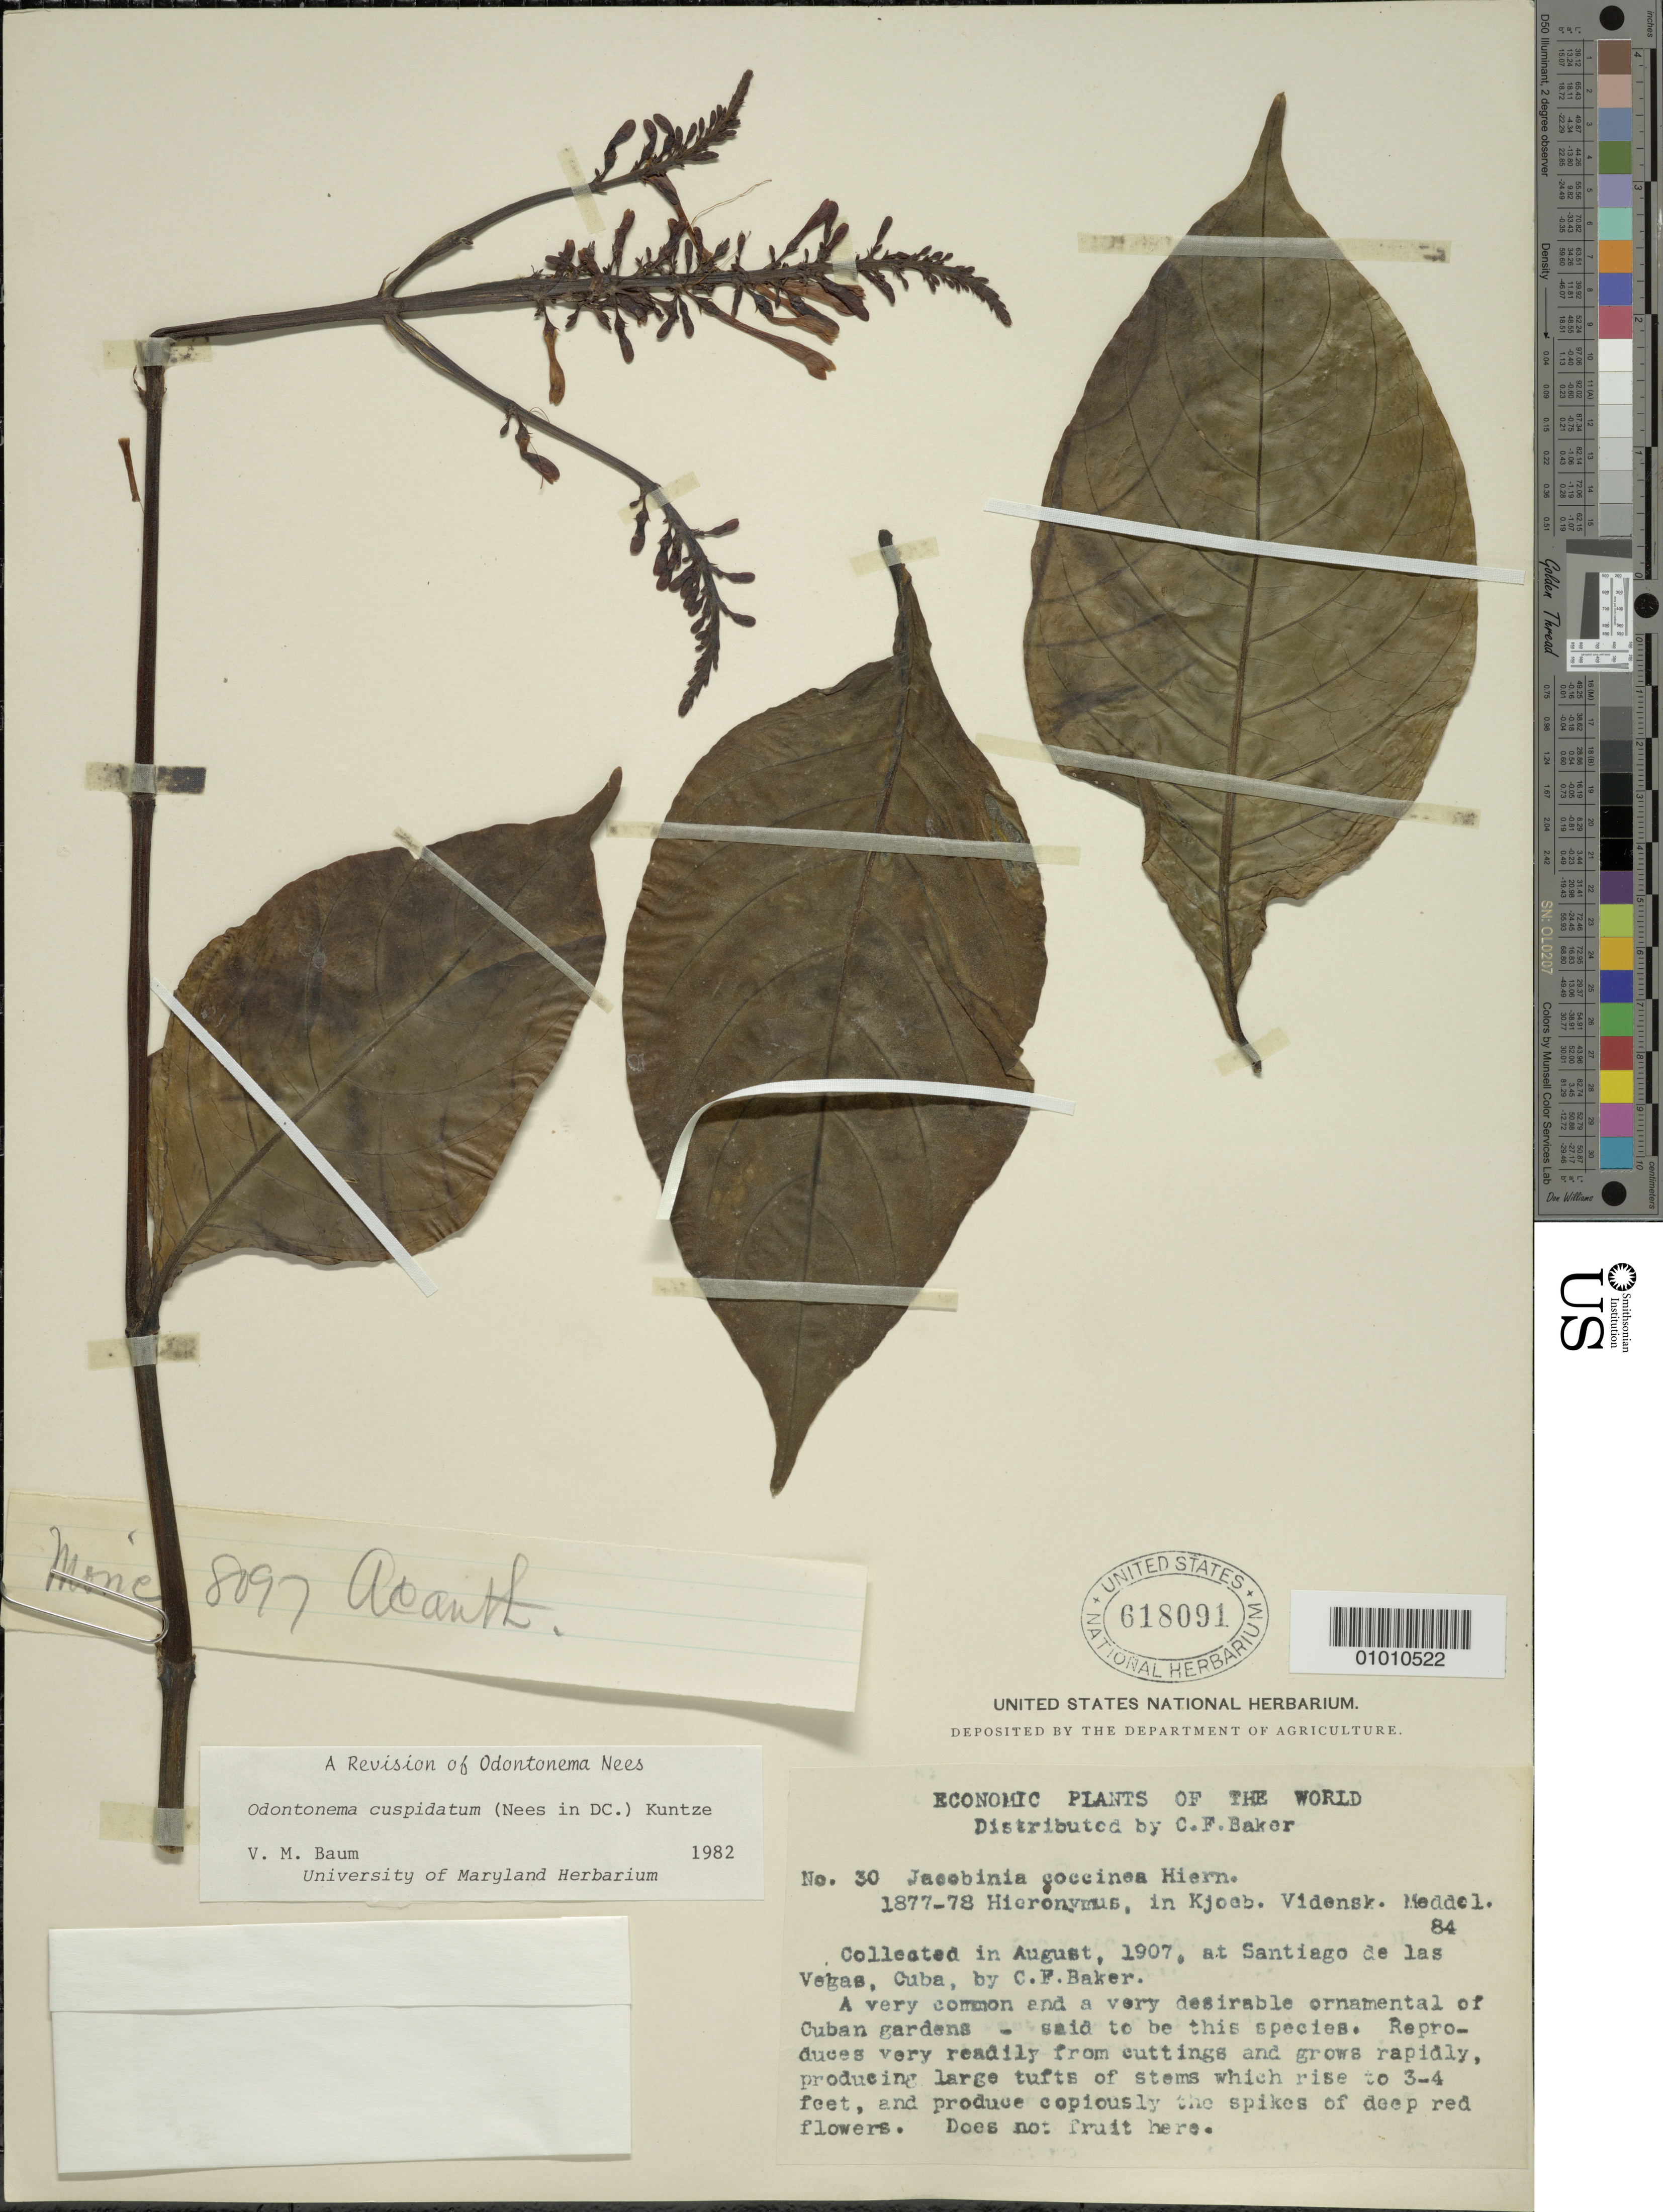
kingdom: Plantae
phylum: Tracheophyta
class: Magnoliopsida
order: Lamiales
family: Acanthaceae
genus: Odontonema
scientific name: Odontonema cuspidatum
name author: (Nees) Kuntze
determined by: Baum, V. M.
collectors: C. F. Baker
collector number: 30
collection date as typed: Aug 1907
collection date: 1907-08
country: Cuba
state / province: La Habana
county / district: Municipio Boyeros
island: Cuba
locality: Santiago de Las Vegas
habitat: Common ornamental in gardens; reproduces readily from cuttings and grows rapidly. Does not fruit here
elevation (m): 97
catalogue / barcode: US 618091